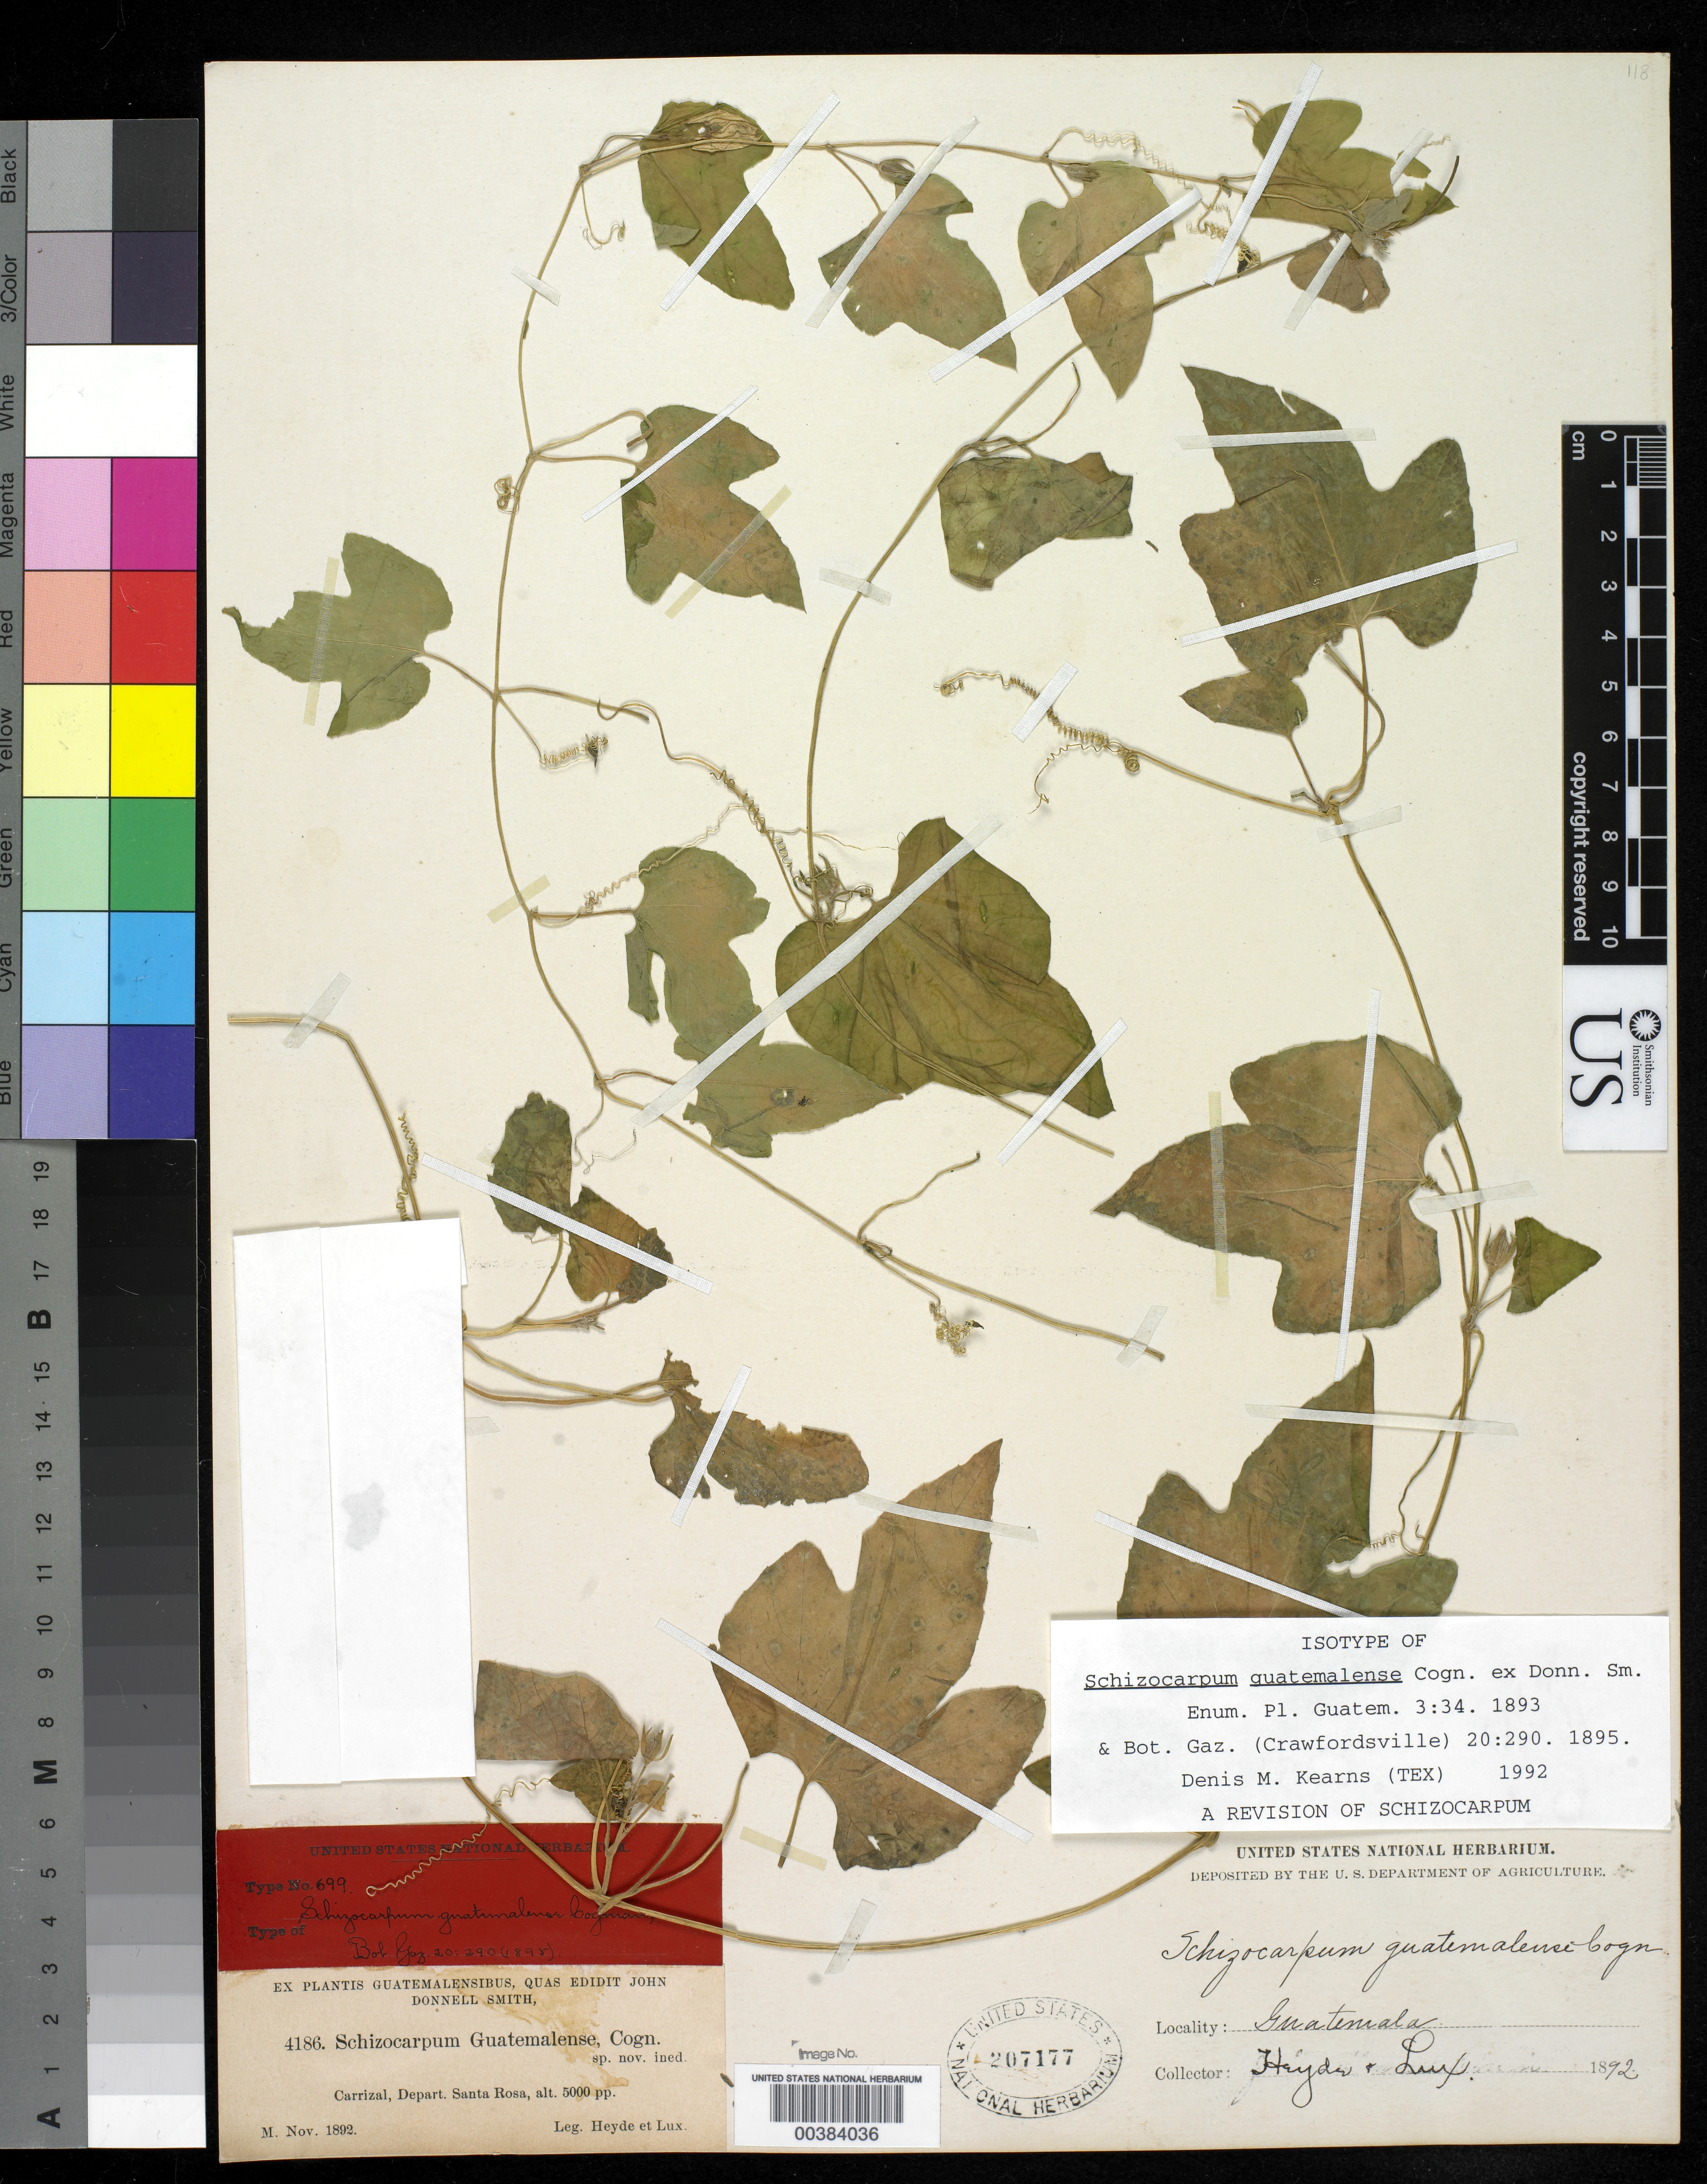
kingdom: Plantae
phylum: Tracheophyta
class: Magnoliopsida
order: Cucurbitales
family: Cucurbitaceae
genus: Schizocarpum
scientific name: Schizocarpum guatemalense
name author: Cogn. ex Donn. Sm.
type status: Isotype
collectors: E. T. Heyde & E. Lux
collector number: J.D.S. 4186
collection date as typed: Nov 1892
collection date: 1892-11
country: Guatemala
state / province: Santa Rosa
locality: Carrizal, Depart. Santa Rosa.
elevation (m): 1524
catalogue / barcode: US 207177